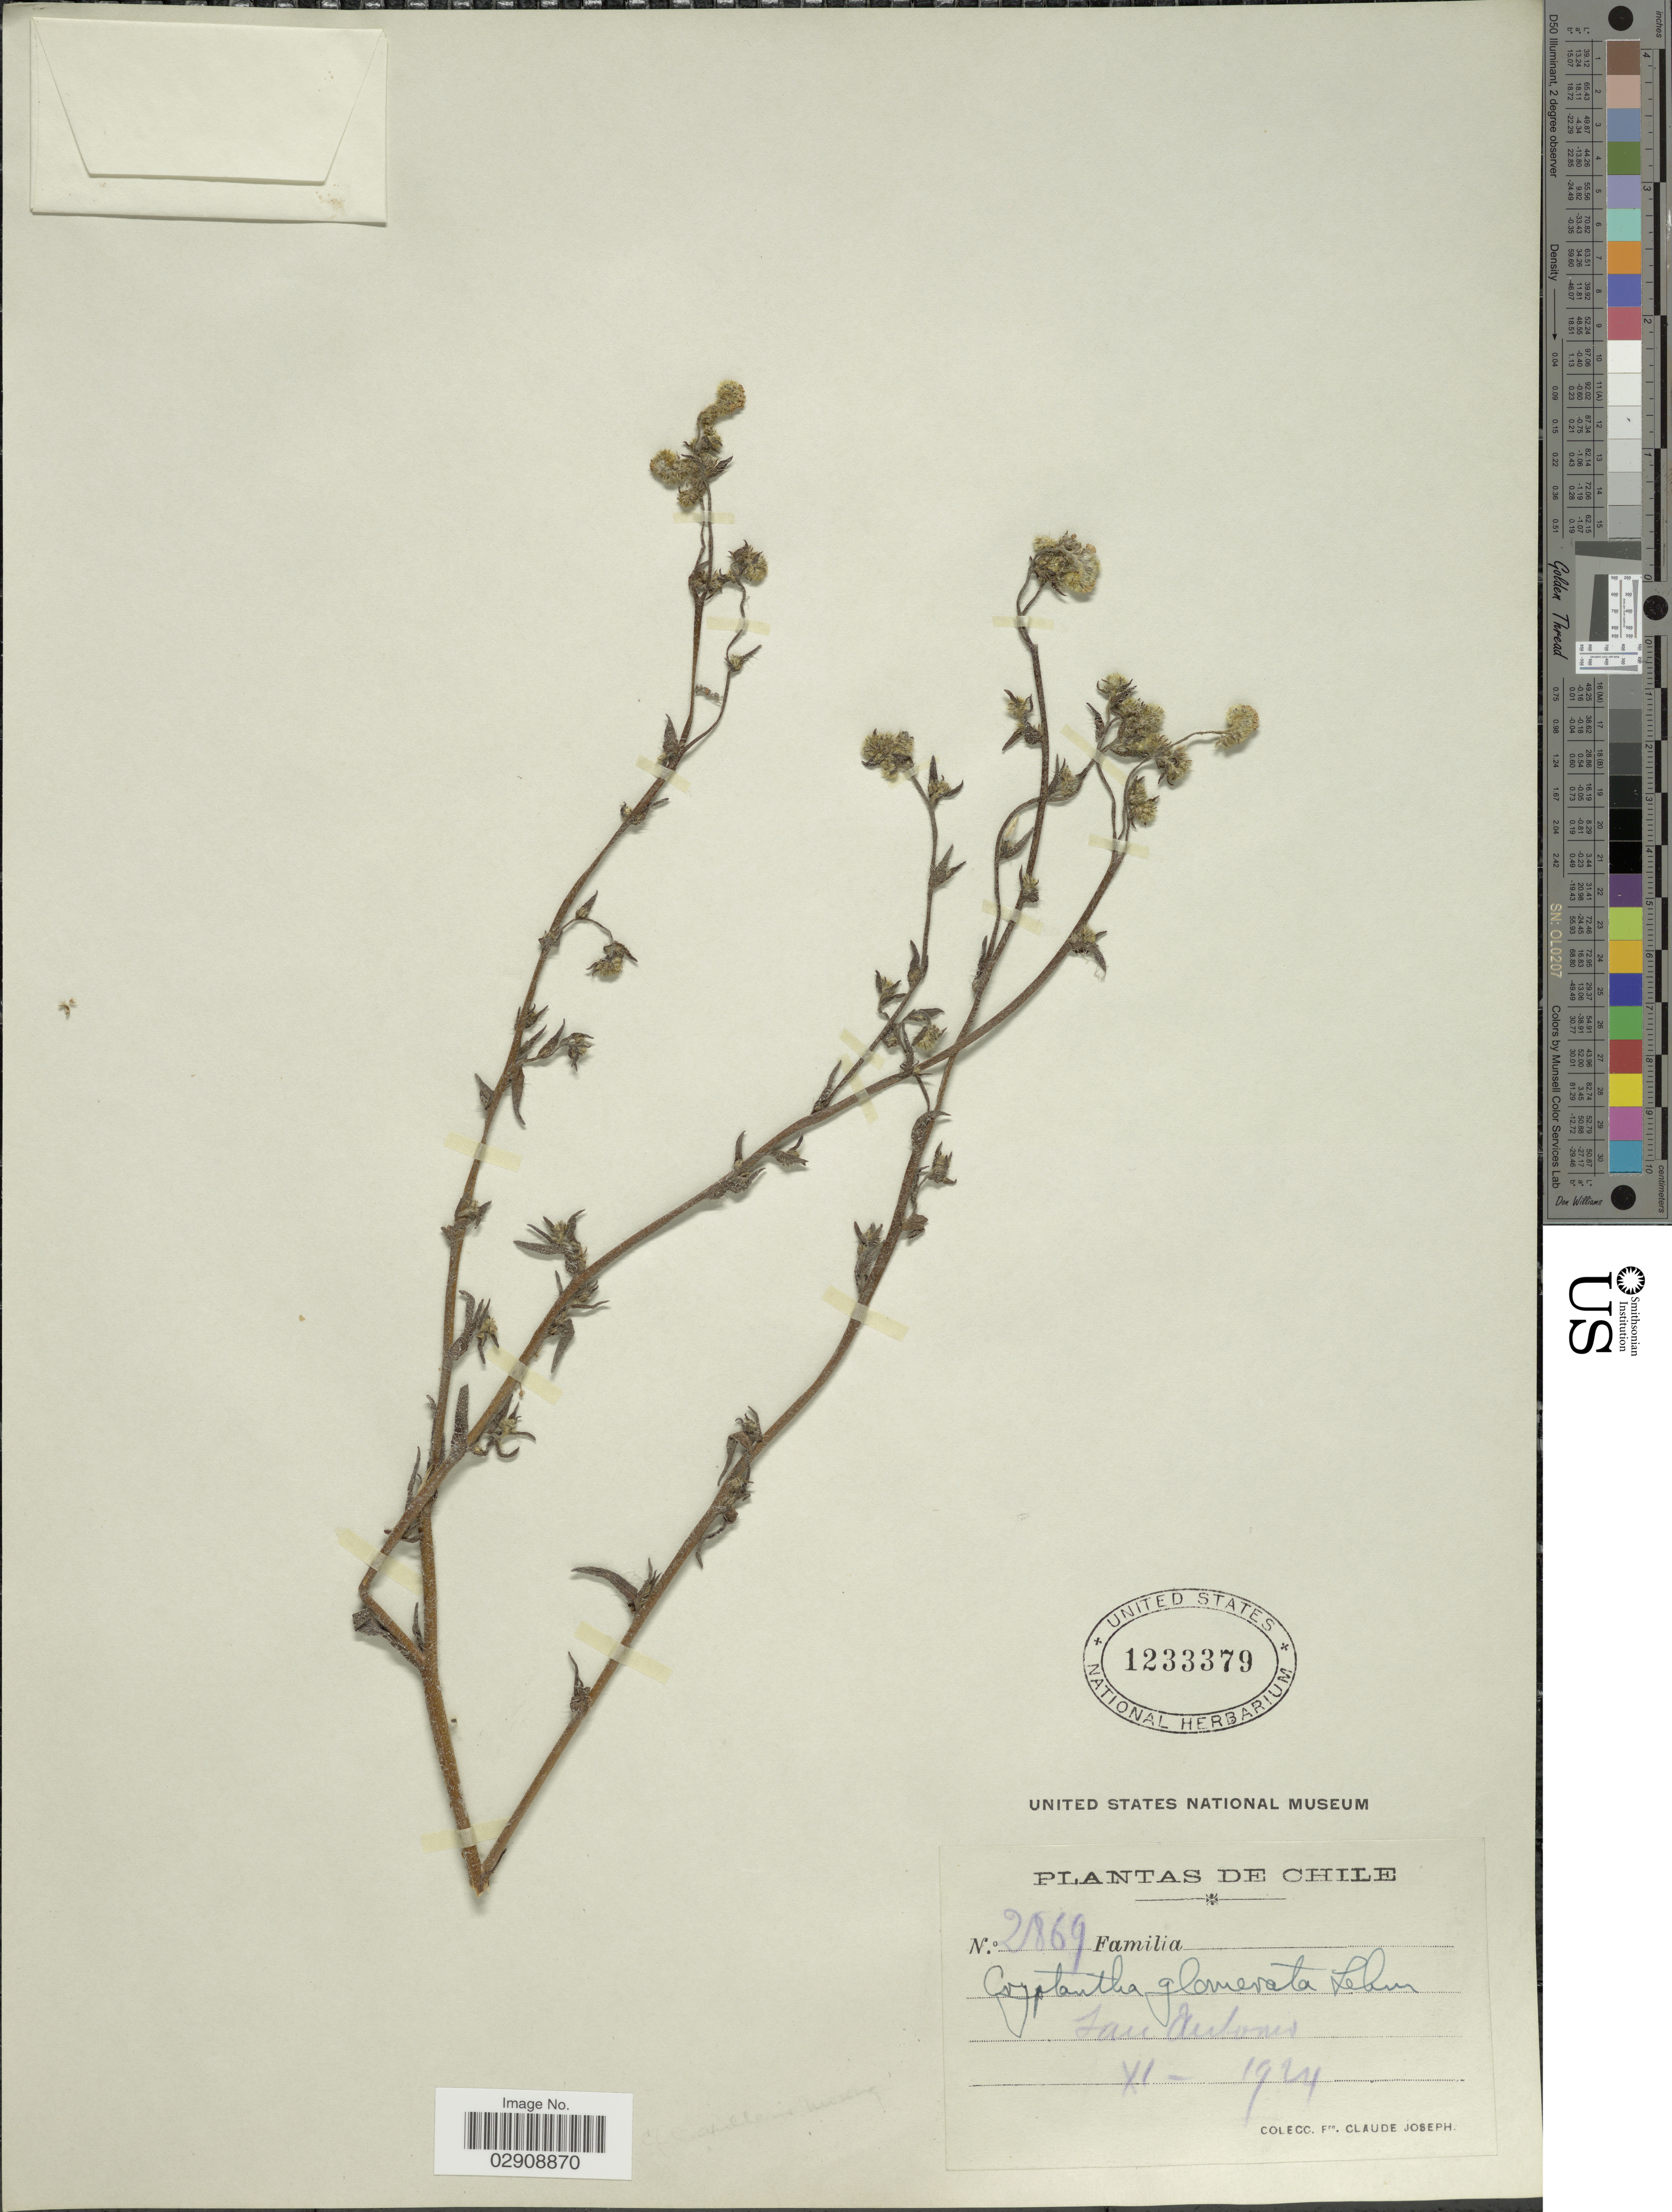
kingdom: Plantae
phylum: Tracheophyta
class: Magnoliopsida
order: Boraginales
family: Boraginaceae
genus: Cryptantha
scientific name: Cryptantha glomerata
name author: (G. Don) Lehm.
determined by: Moroni, Pablo, (SI), Instituto de Botanica Darwinion (ARGENTINA)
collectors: Bro. Claude-Joseph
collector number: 2869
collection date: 1924-11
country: Chile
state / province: Valparaíso (V)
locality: San Antonio. Chile.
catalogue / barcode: US 1233379